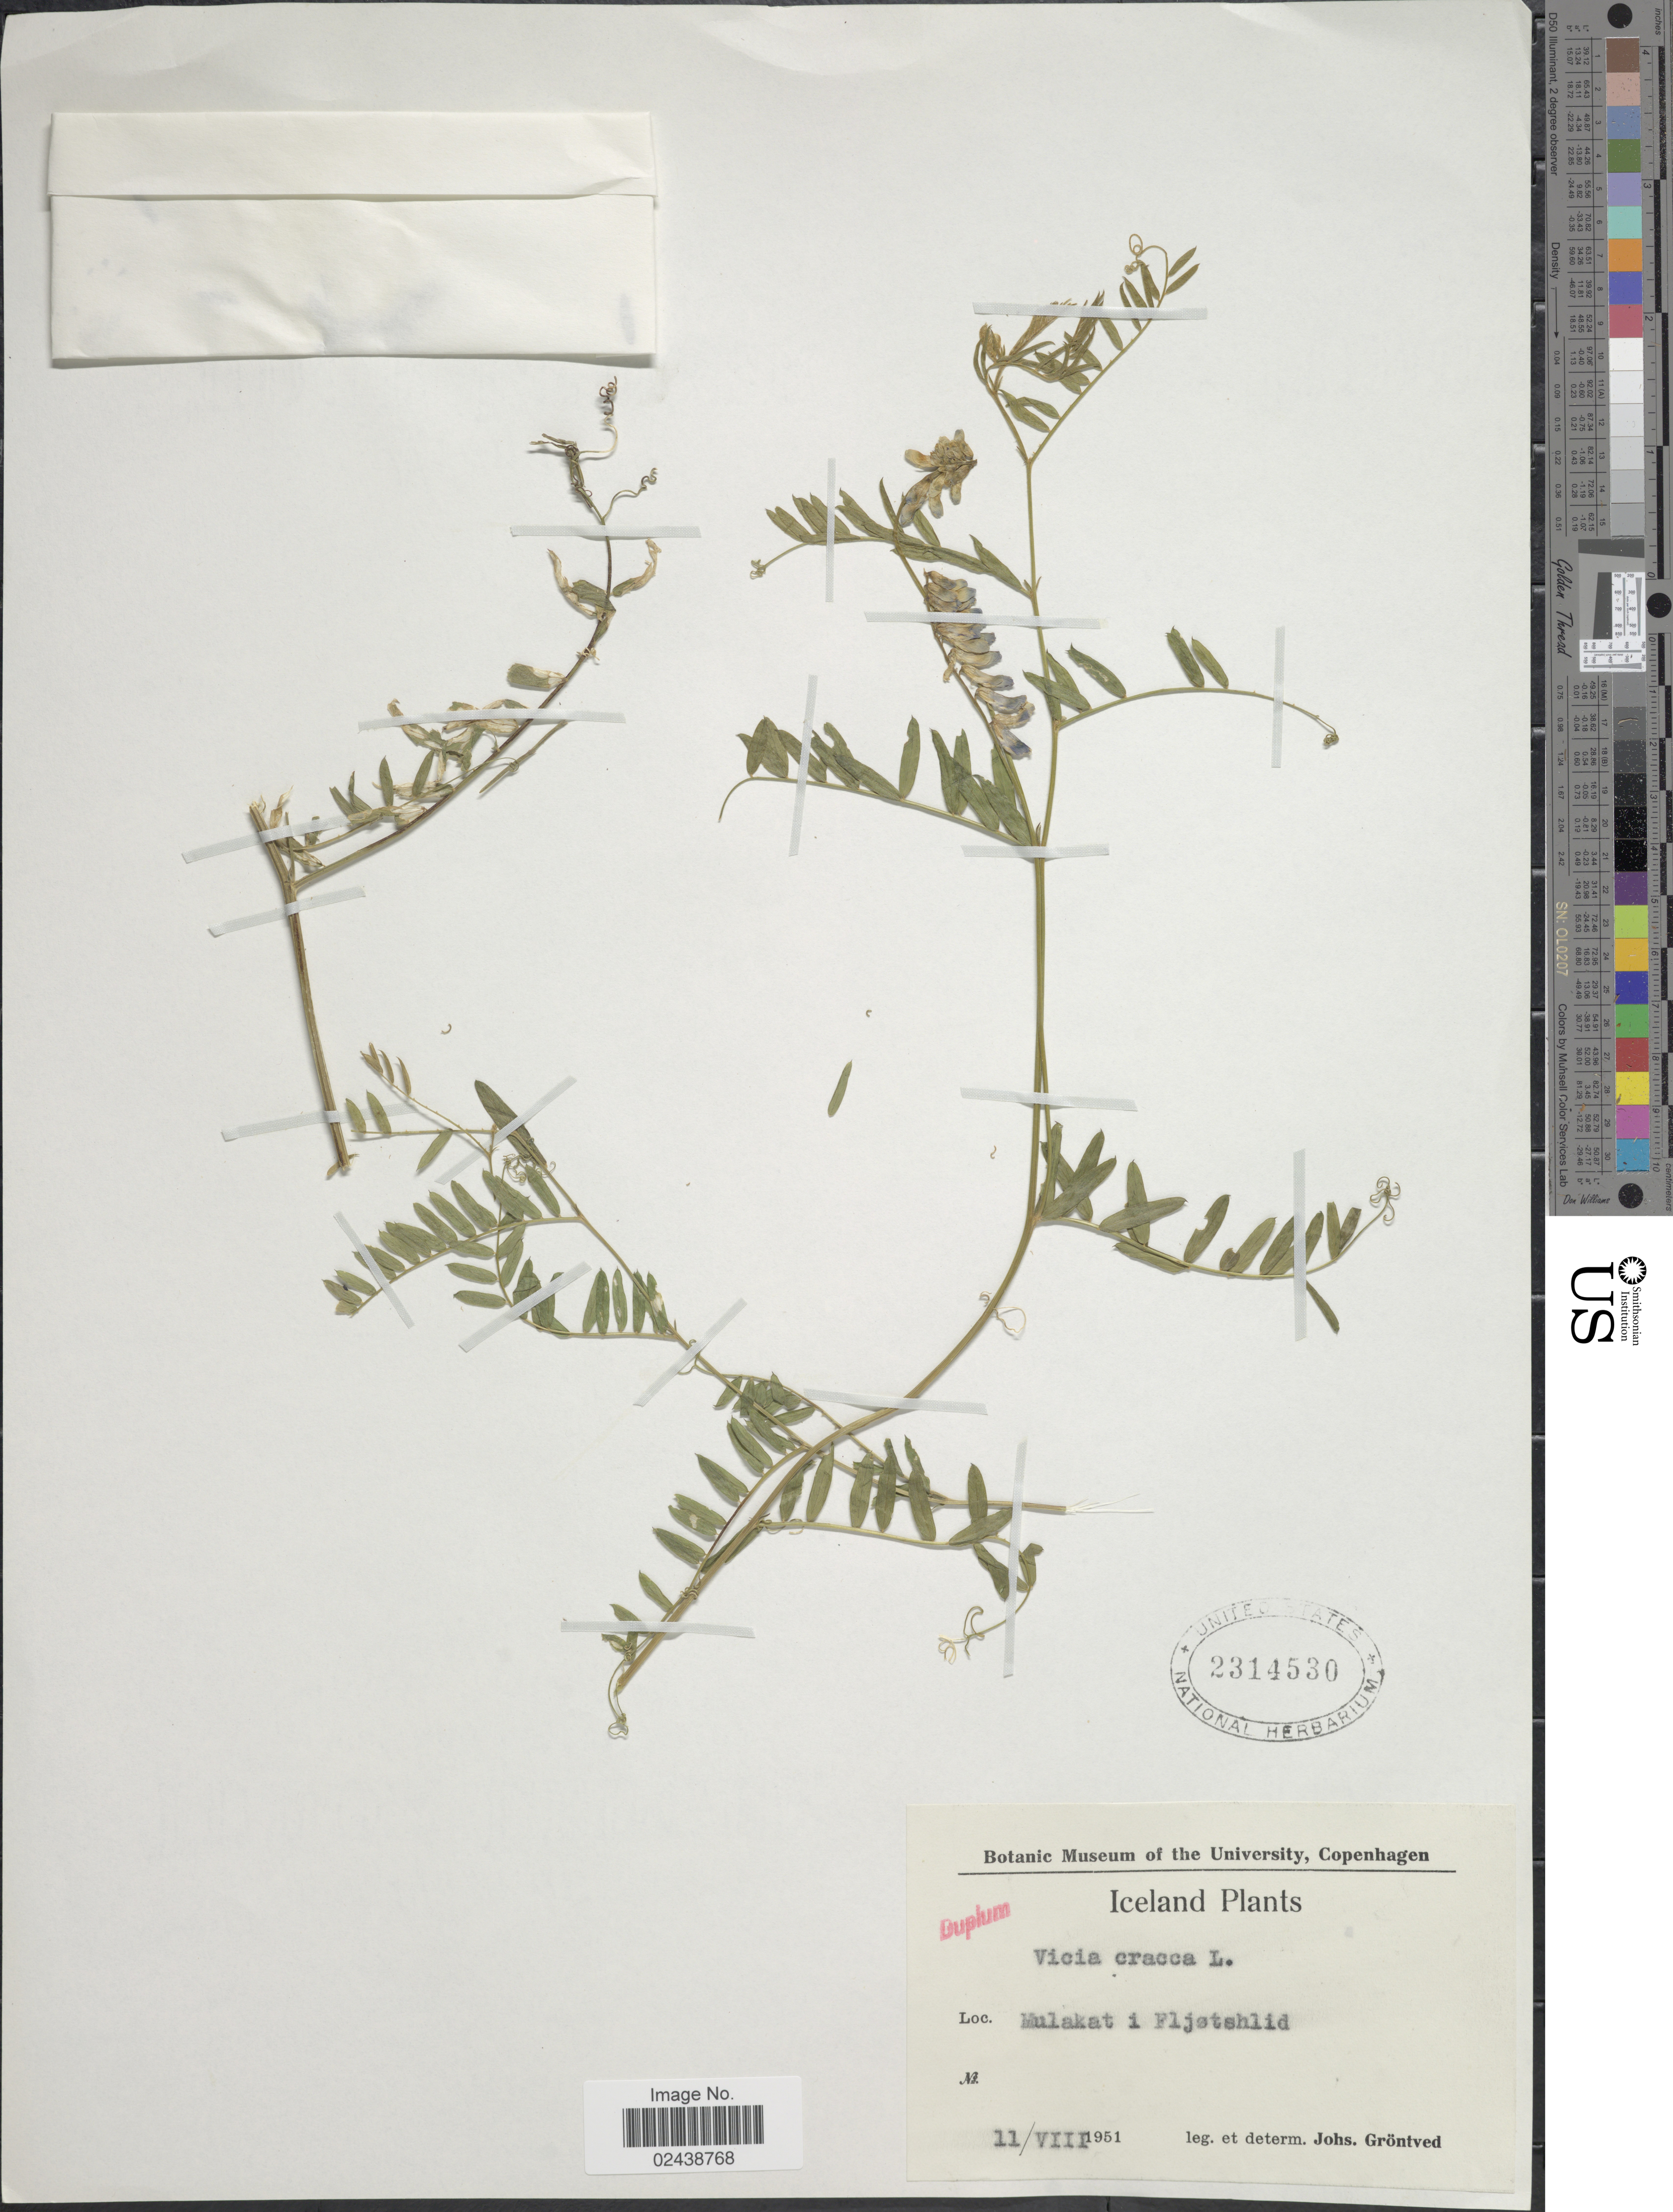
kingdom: Plantae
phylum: Tracheophyta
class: Magnoliopsida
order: Fabales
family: Fabaceae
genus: Vicia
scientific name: Vicia cracca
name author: L.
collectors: J. Gröntved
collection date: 1951-08-11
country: Iceland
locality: Mulakat i Fljøtshlid.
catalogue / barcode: US 2314530